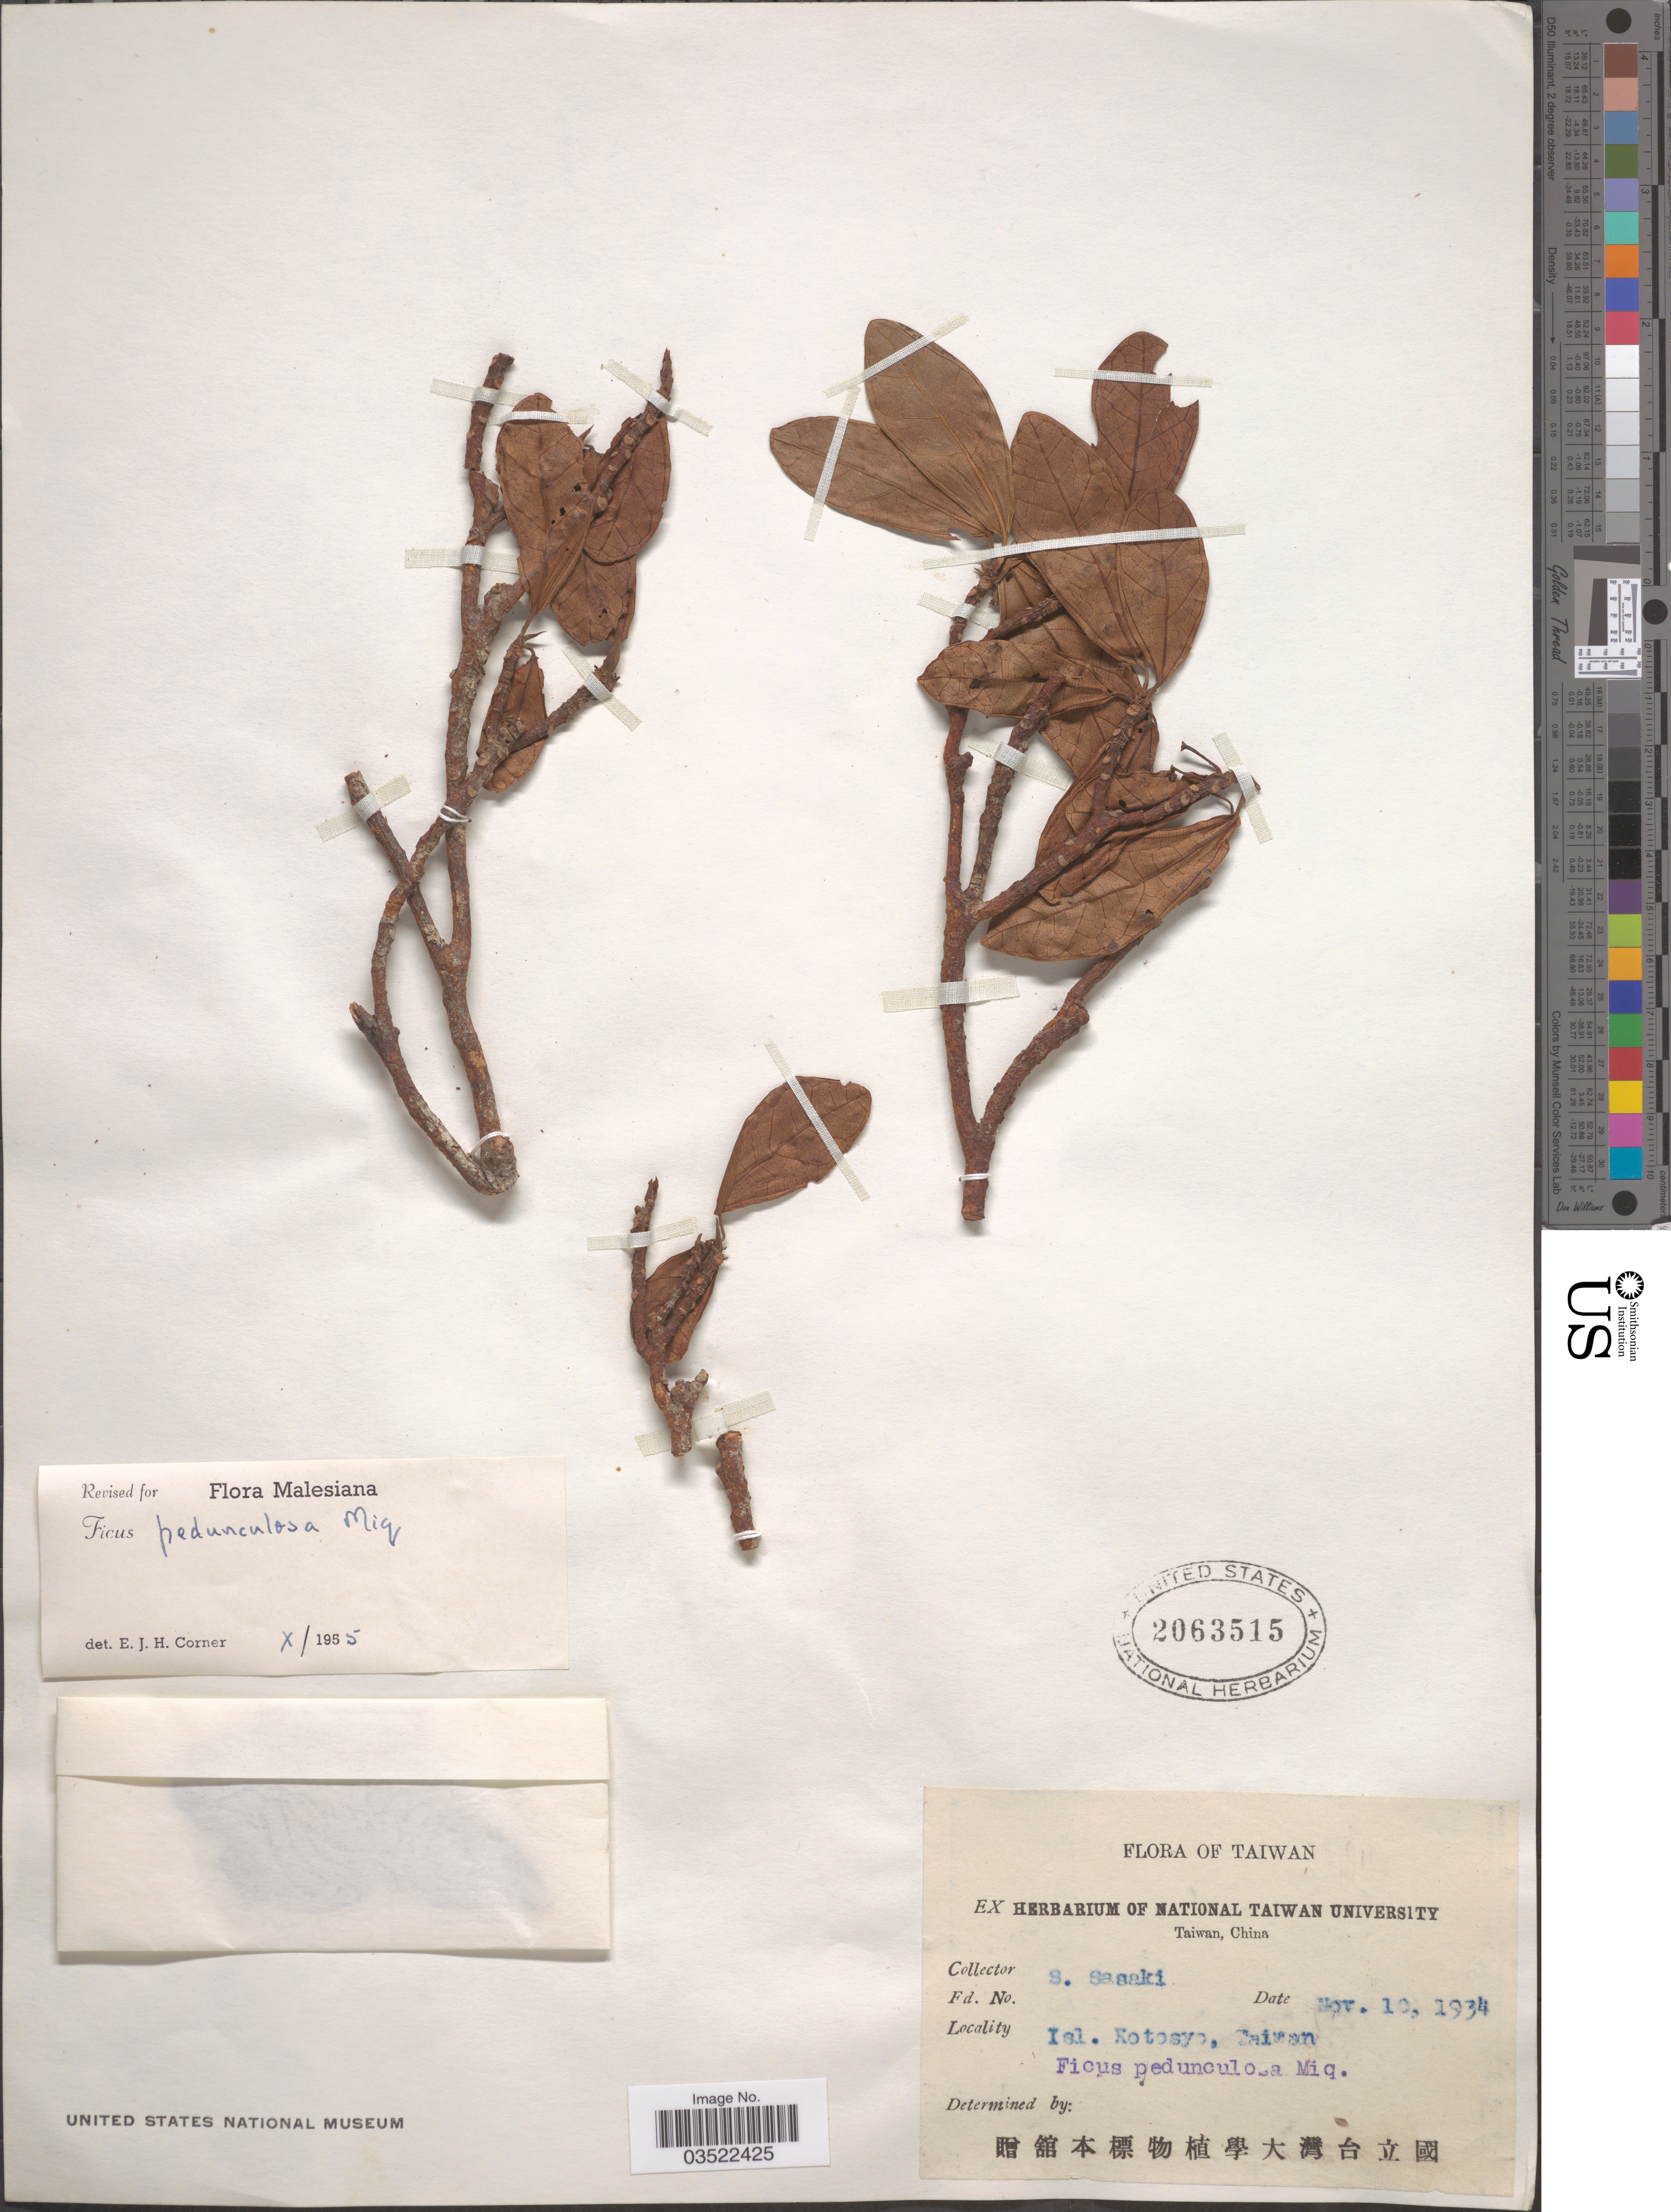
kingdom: Plantae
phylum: Tracheophyta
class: Magnoliopsida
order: Rosales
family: Moraceae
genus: Ficus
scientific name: Ficus pedunculosa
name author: Miq.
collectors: S. Sasaki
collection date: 1934-11-10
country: Taiwan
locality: Isl. Kotosya.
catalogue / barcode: US 2063515